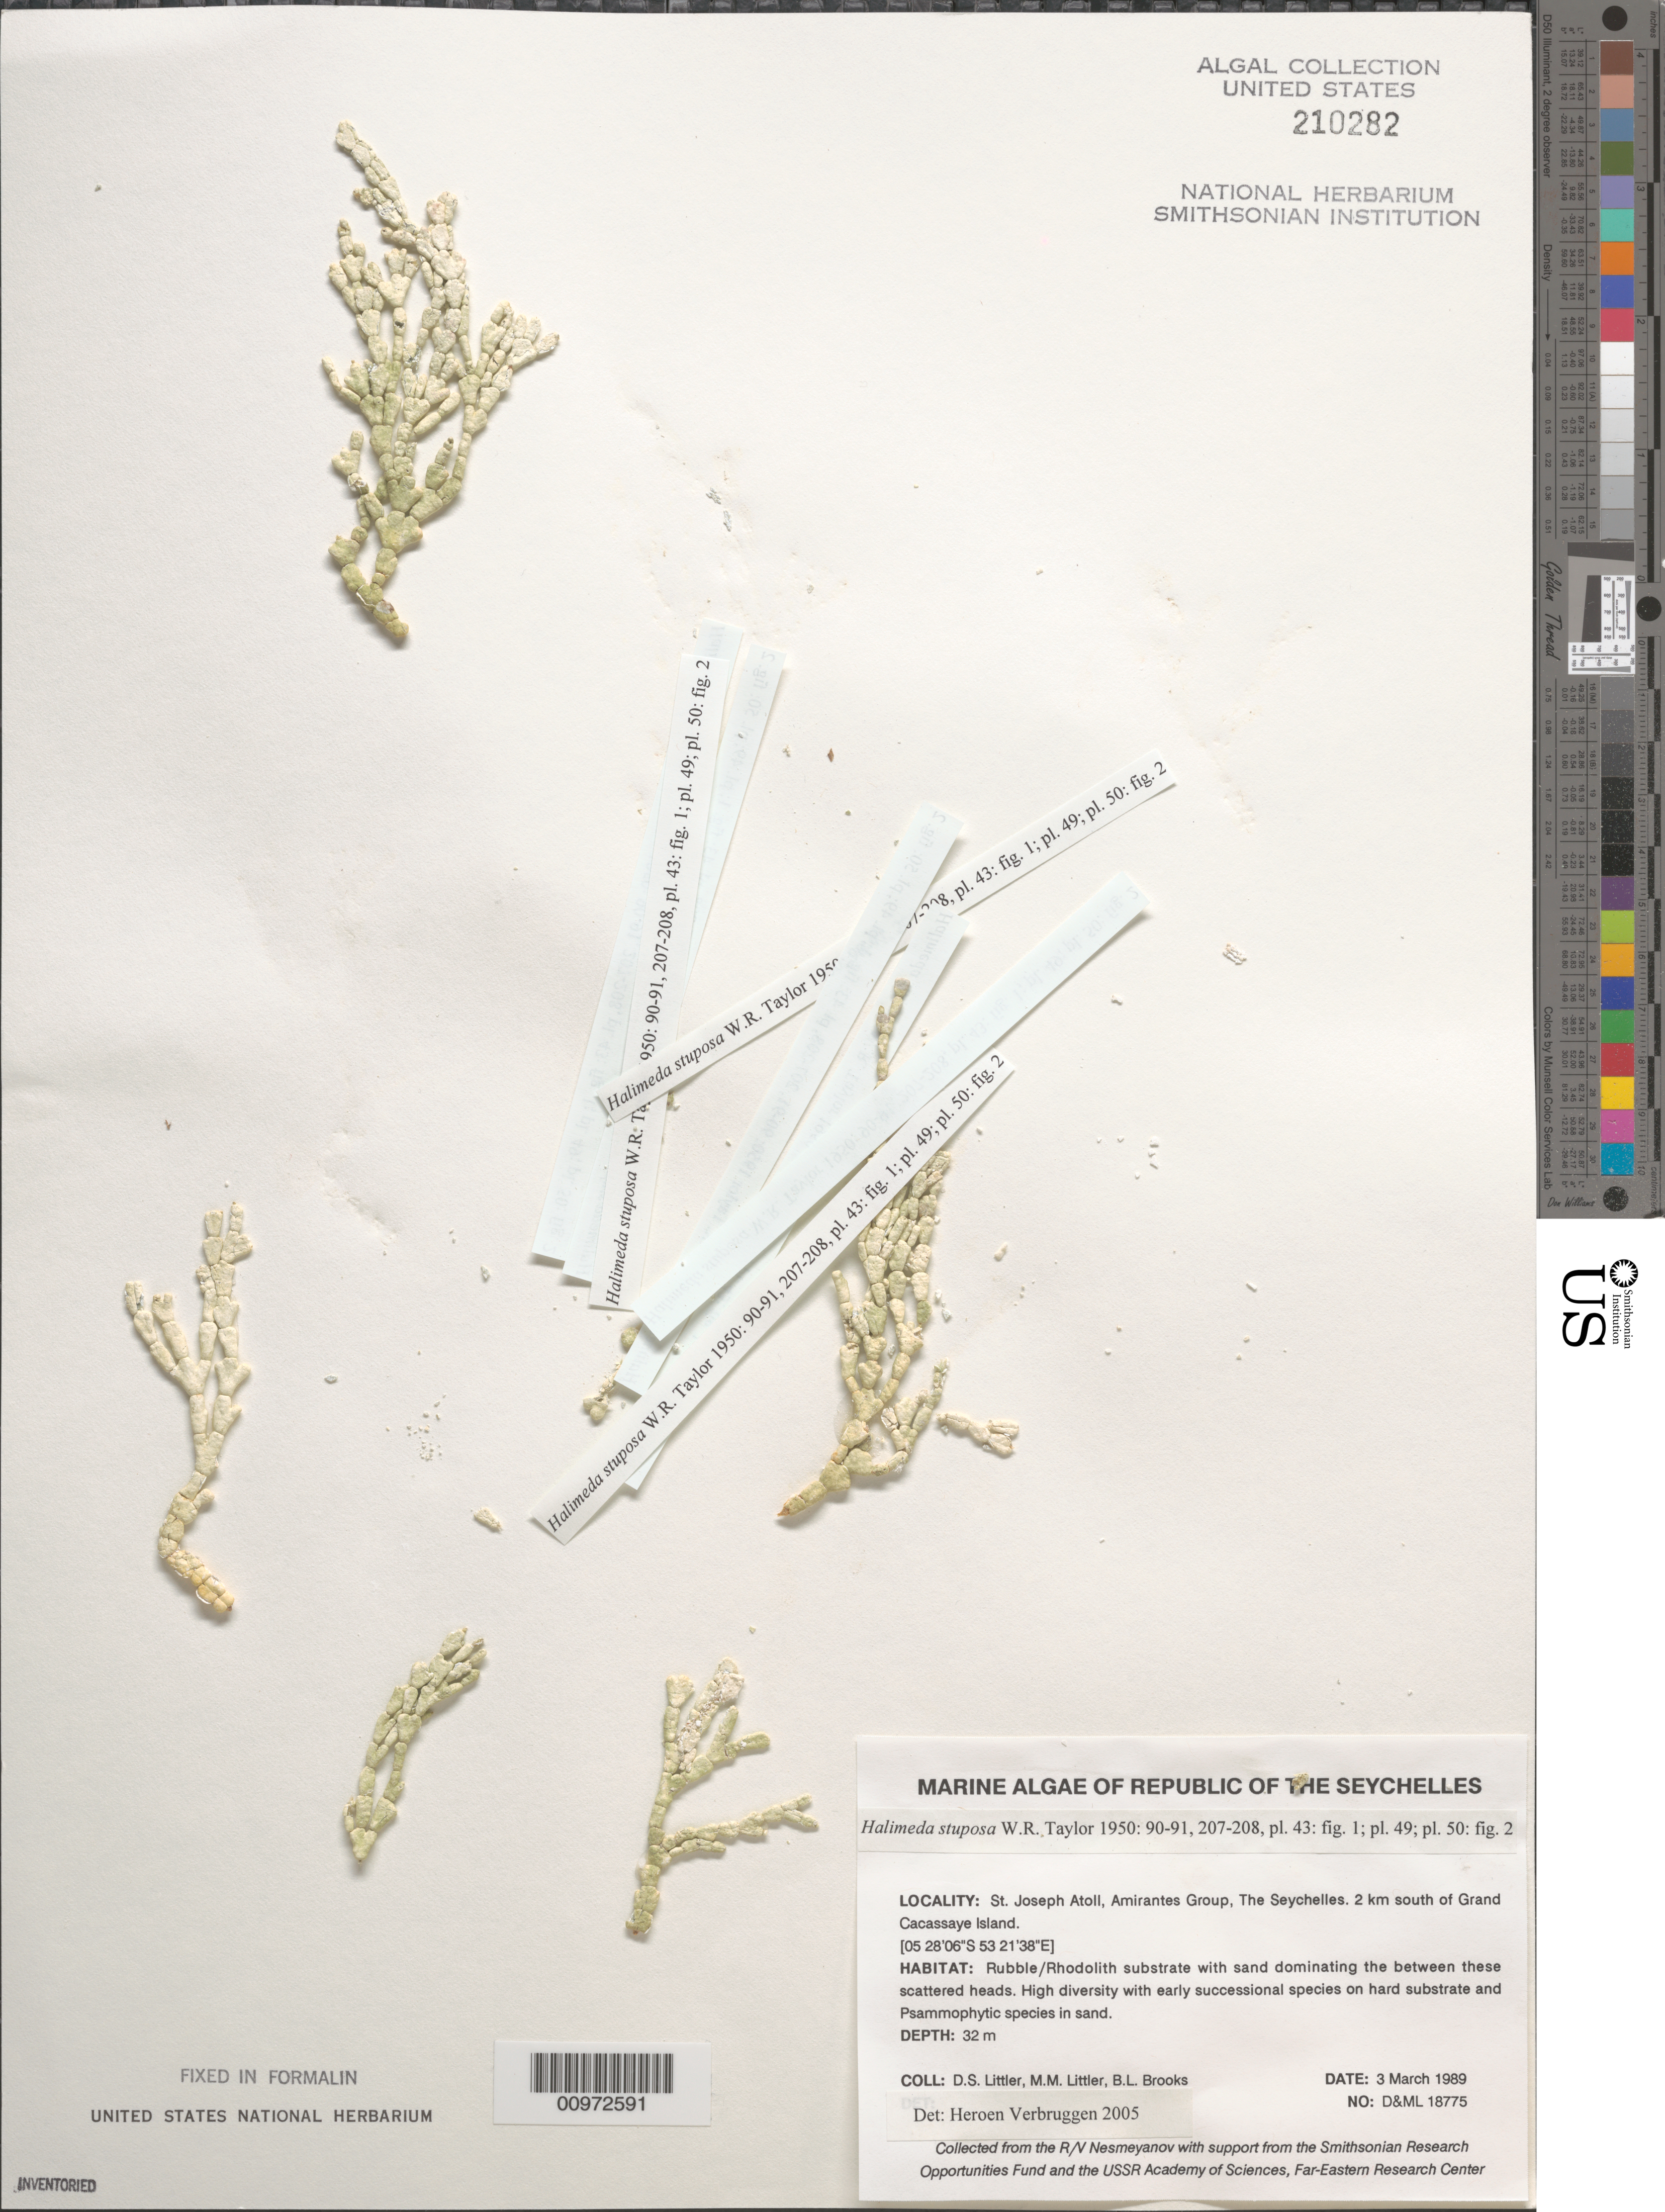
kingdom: Plantae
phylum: Chlorophyta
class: Ulvophyceae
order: Bryopsidales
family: Halimedaceae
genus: Halimeda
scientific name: Halimeda stuposa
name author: W.R. Taylor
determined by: Verbruggen, H.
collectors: D. S. Littler, M. M. Littler & B. Brooks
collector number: D&ML 18775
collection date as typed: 03 Mar 1989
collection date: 1989-03-03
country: Seychelles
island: St. Joseph Atoll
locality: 2 km south of island, Grand Cacassaye Islet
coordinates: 05 28'06"S, 53 21'38"E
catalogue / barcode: US 210282